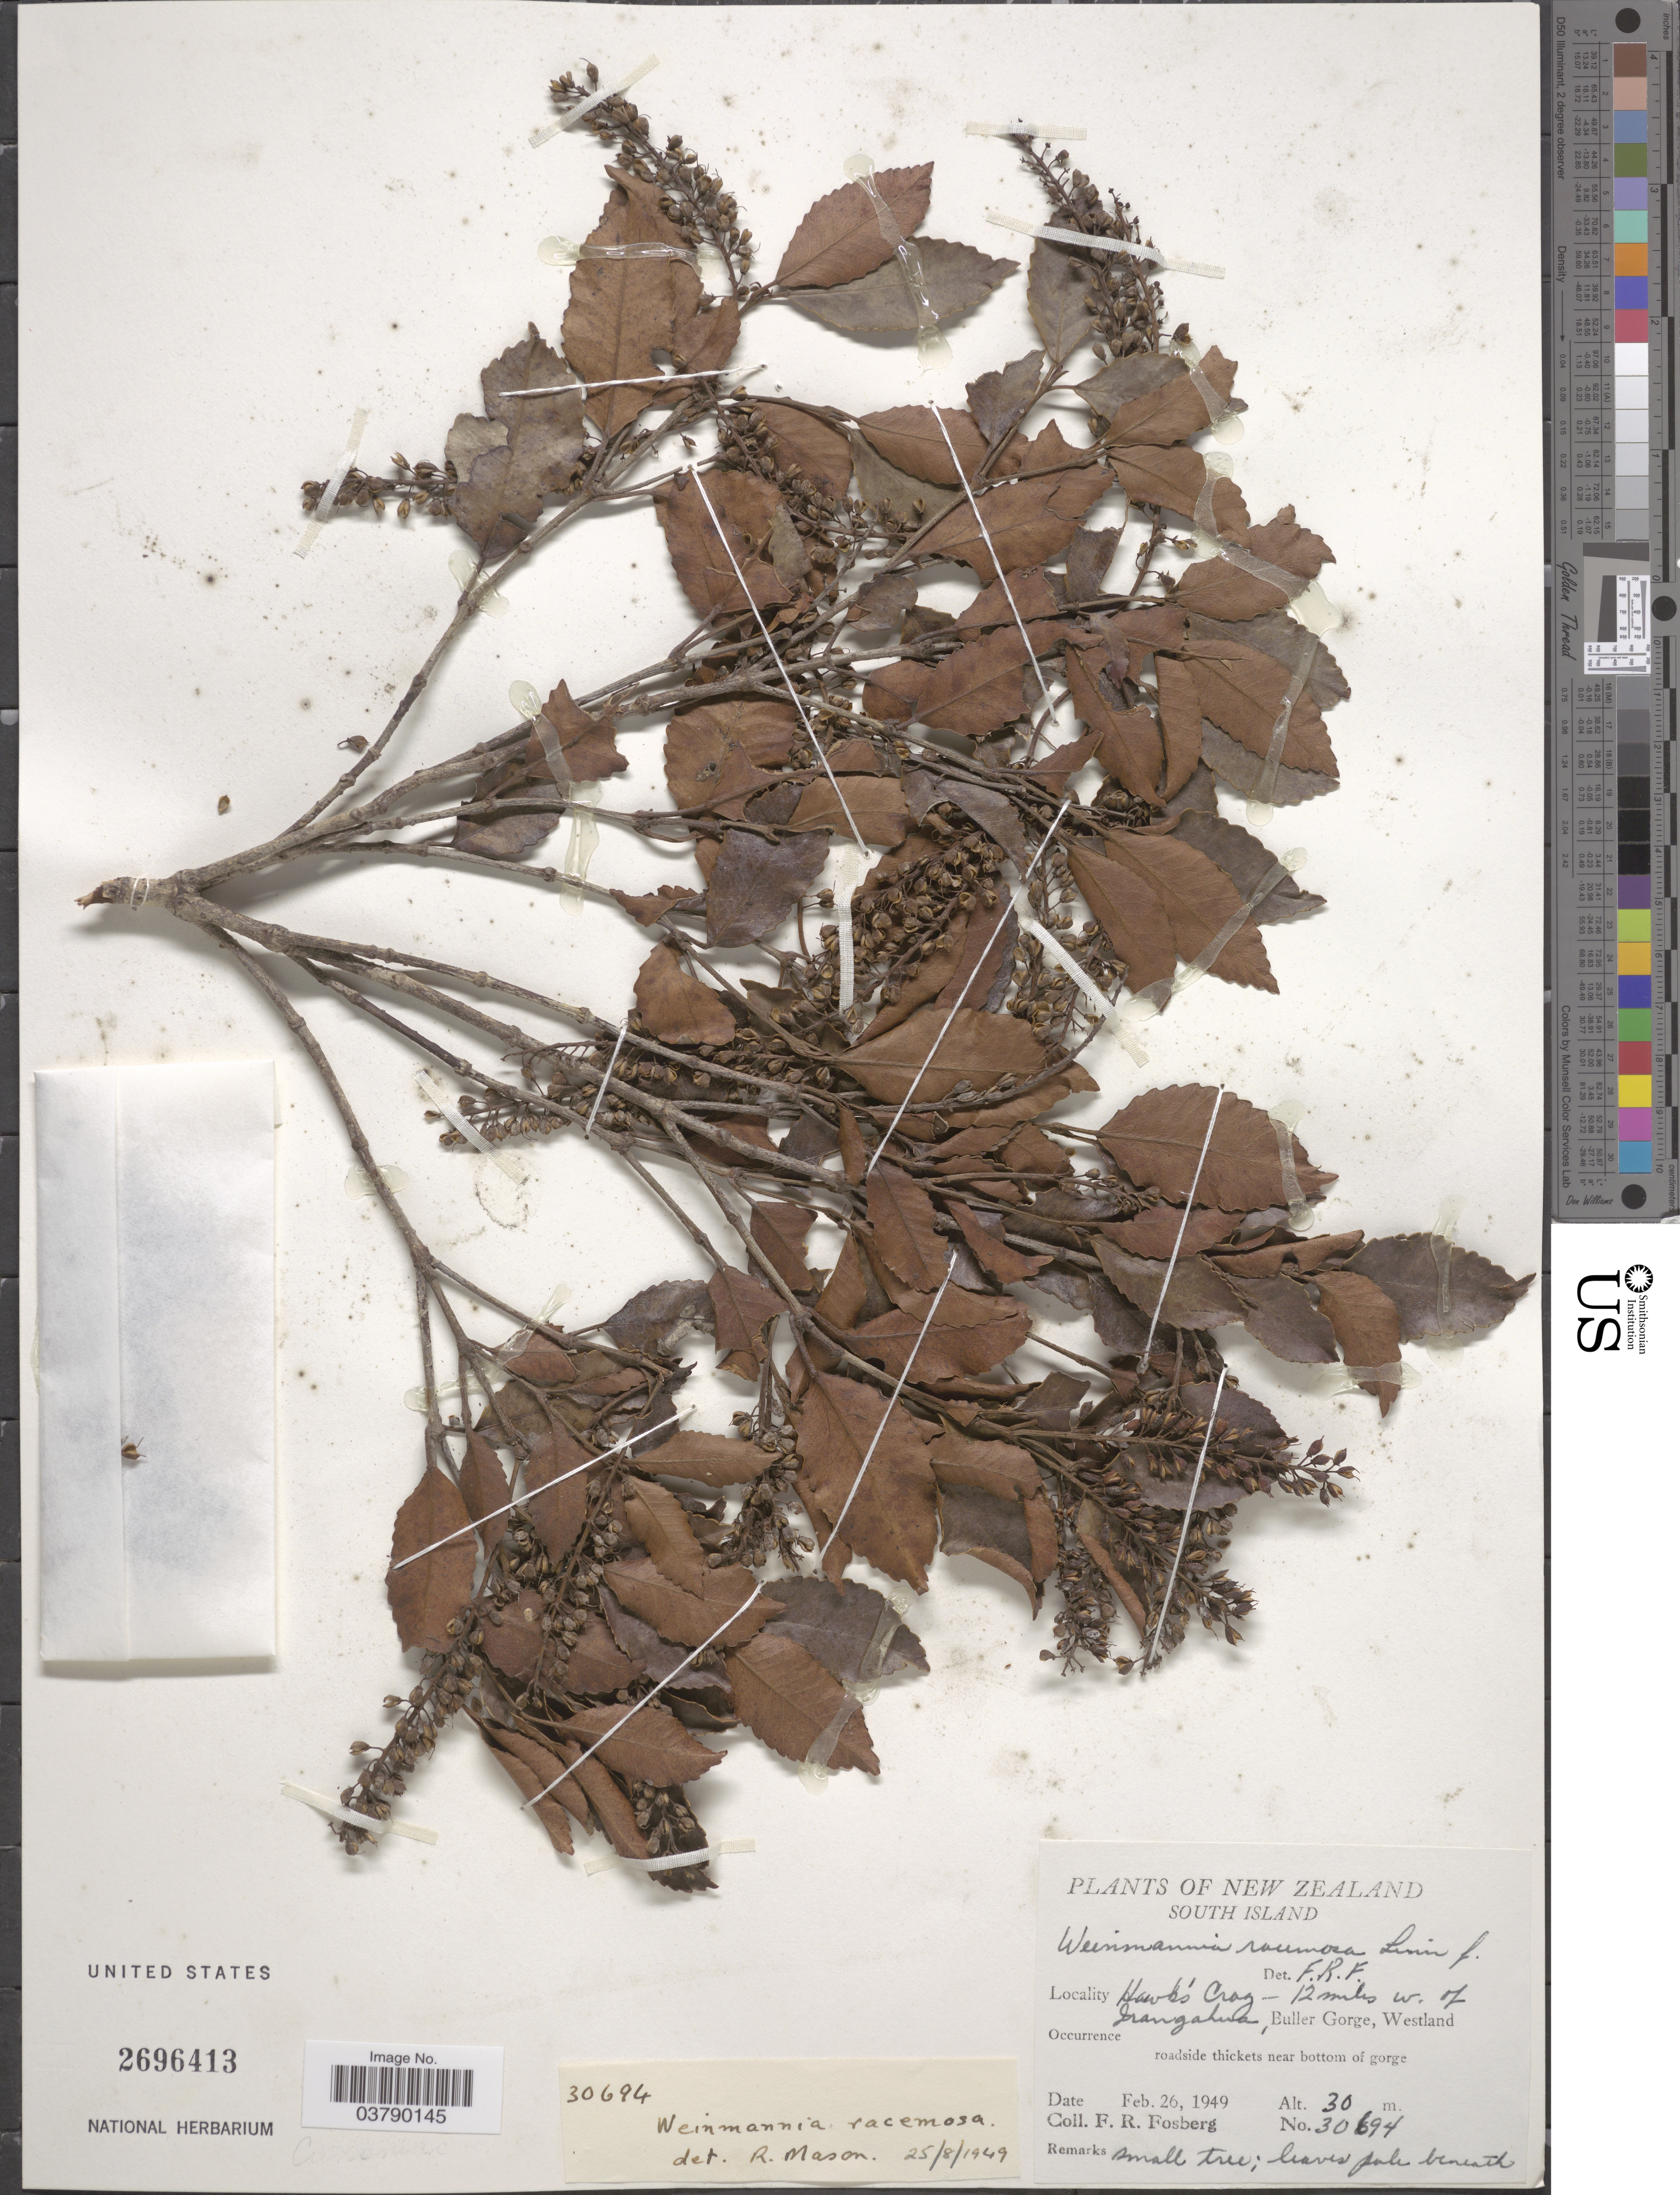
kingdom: Plantae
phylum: Tracheophyta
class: Magnoliopsida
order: Oxalidales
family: Cunoniaceae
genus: Pterophylla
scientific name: Pterophylla racemosa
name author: (L. f.) Pillon & H.C. Hopkins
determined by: Strong, Mark T., (BOT), Smithsonian Institution - National Museum of Natural History (UNITED STATES)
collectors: F. R. Fosberg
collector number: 30694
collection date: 1949-02-26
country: New Zealand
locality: South Island. Hawk's Crag - 12 miles W. of Grangahua, Buller Gorge, Westland. Roadside thickets near bottom of gorge.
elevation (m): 30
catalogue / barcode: US 2696413